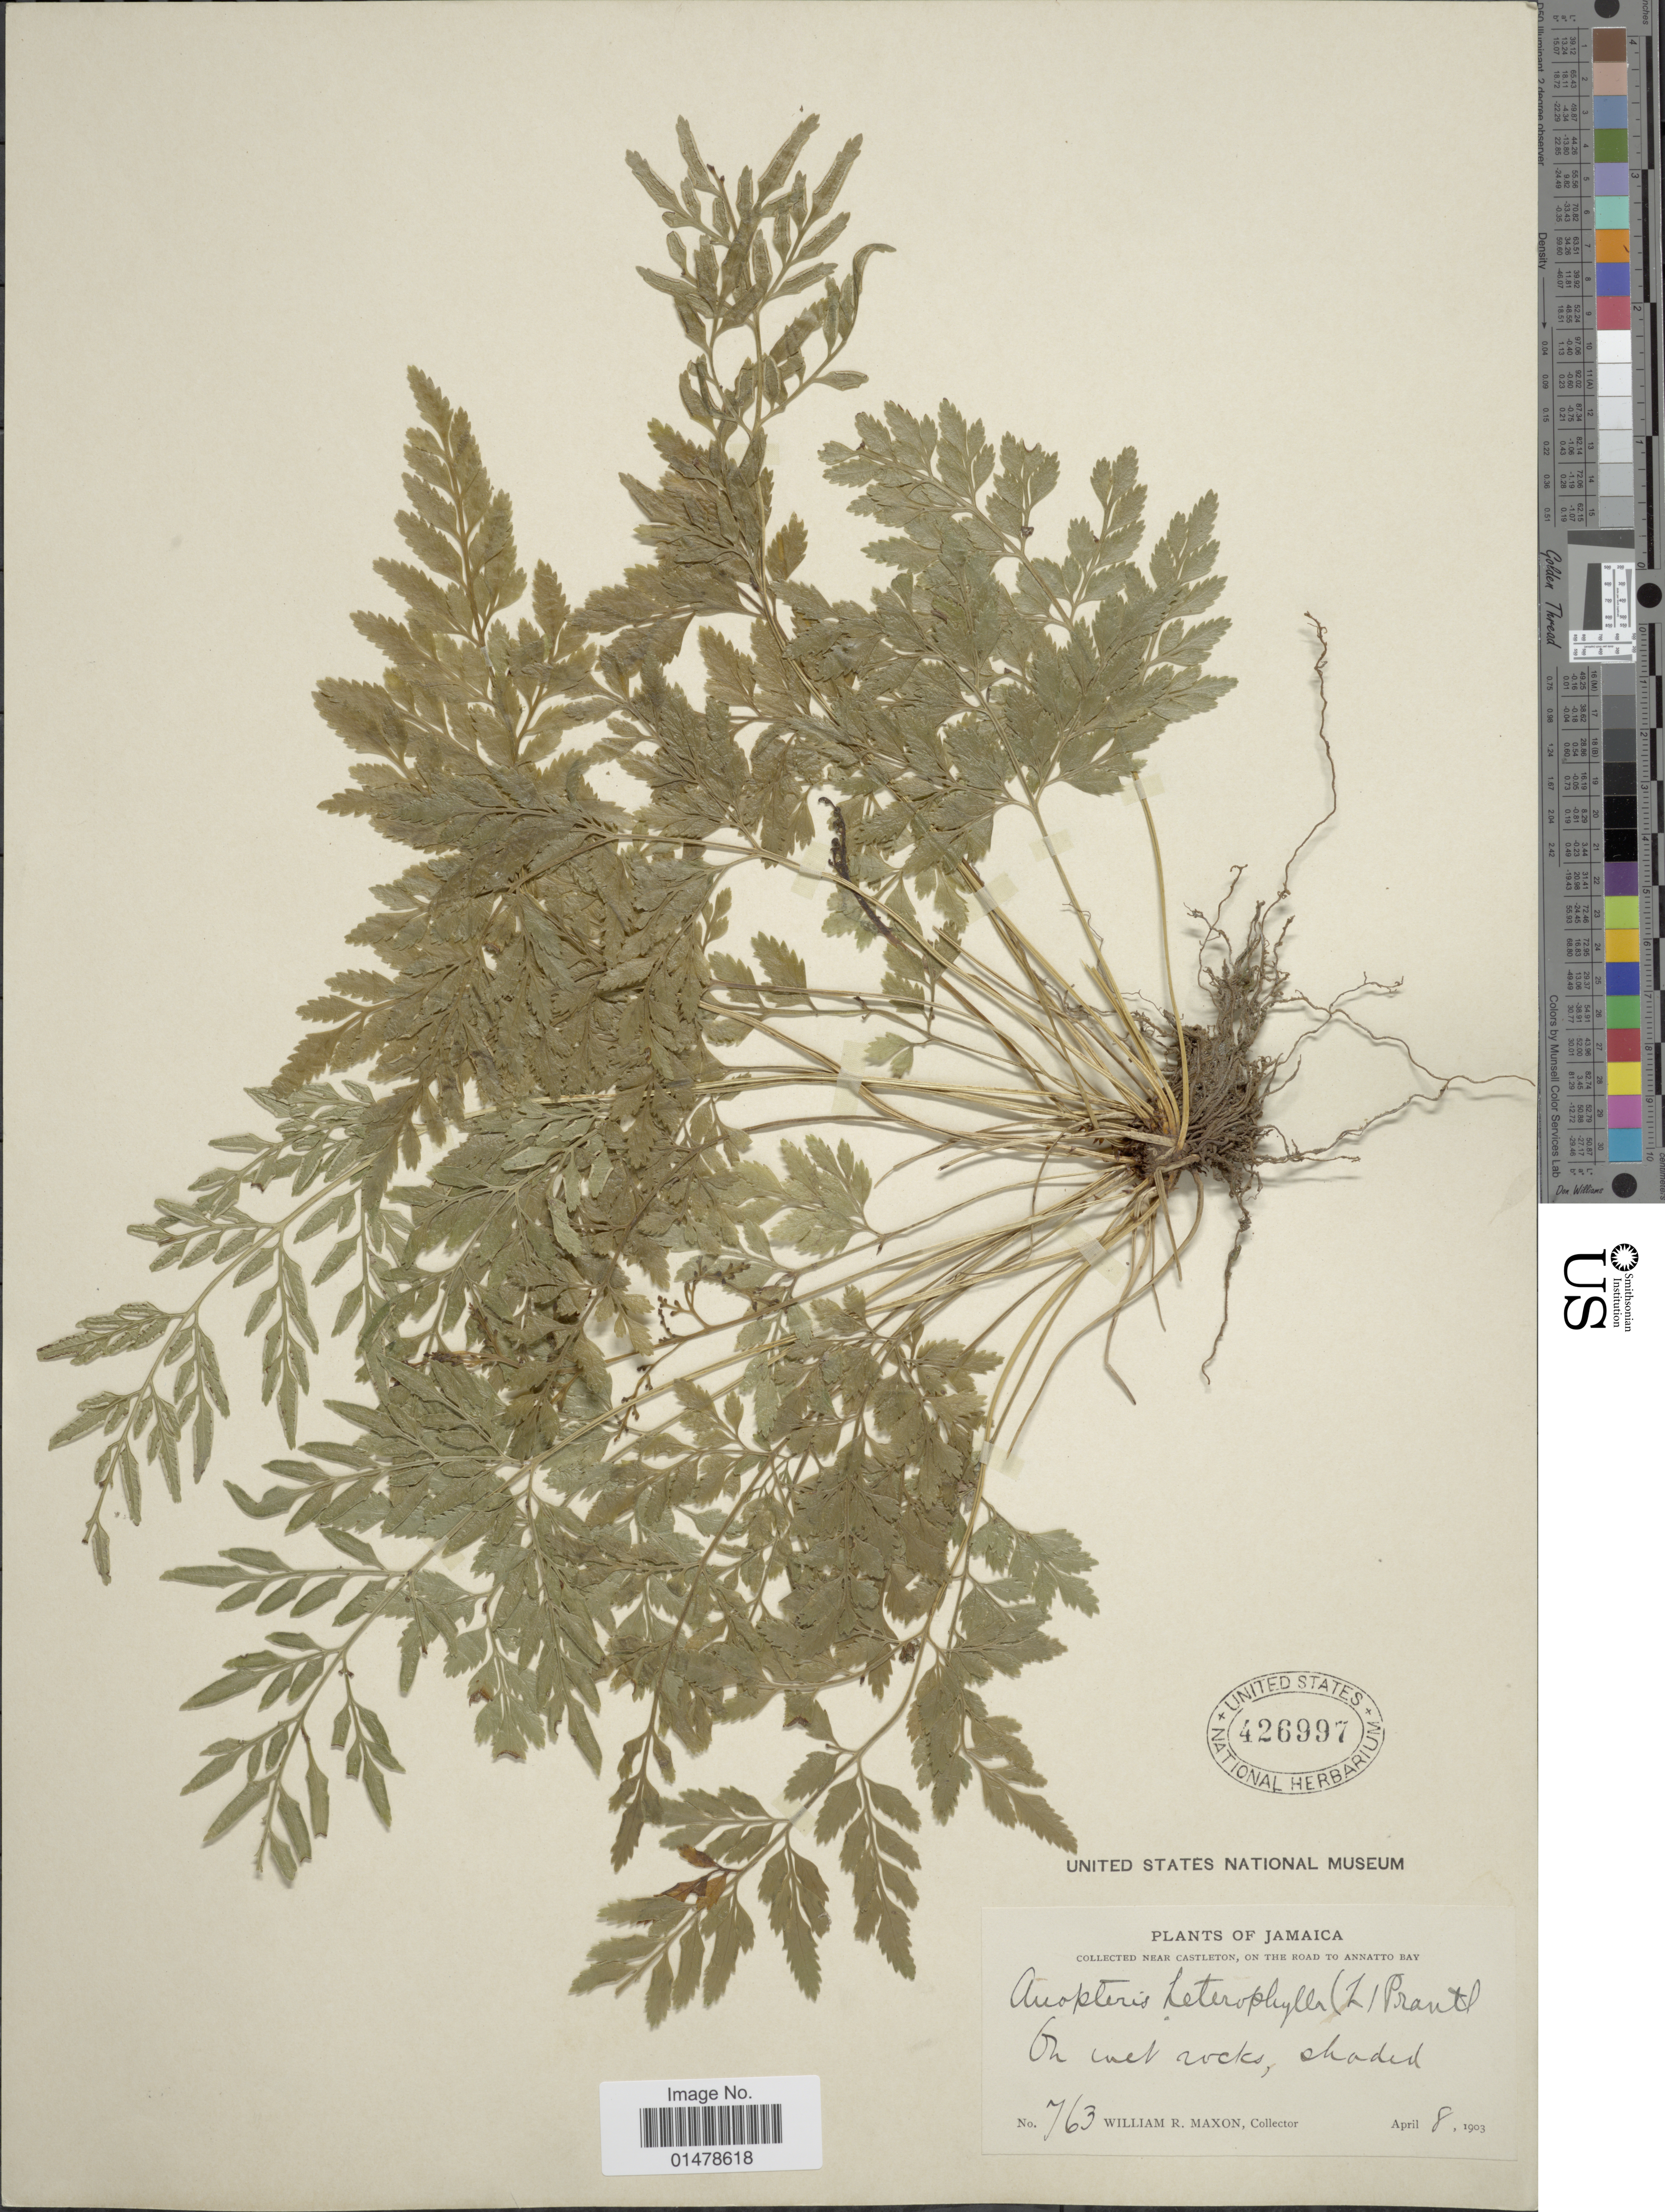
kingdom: Plantae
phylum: Tracheophyta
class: Polypodiopsida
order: Polypodiales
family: Pteridaceae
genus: Pteris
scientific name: Pteris hexagona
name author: (L.) Proctor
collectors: W. R. Maxon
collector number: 763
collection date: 1903-04-08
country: Jamaica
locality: Near Castleton, on the road to Annatto Bay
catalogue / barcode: US 426997